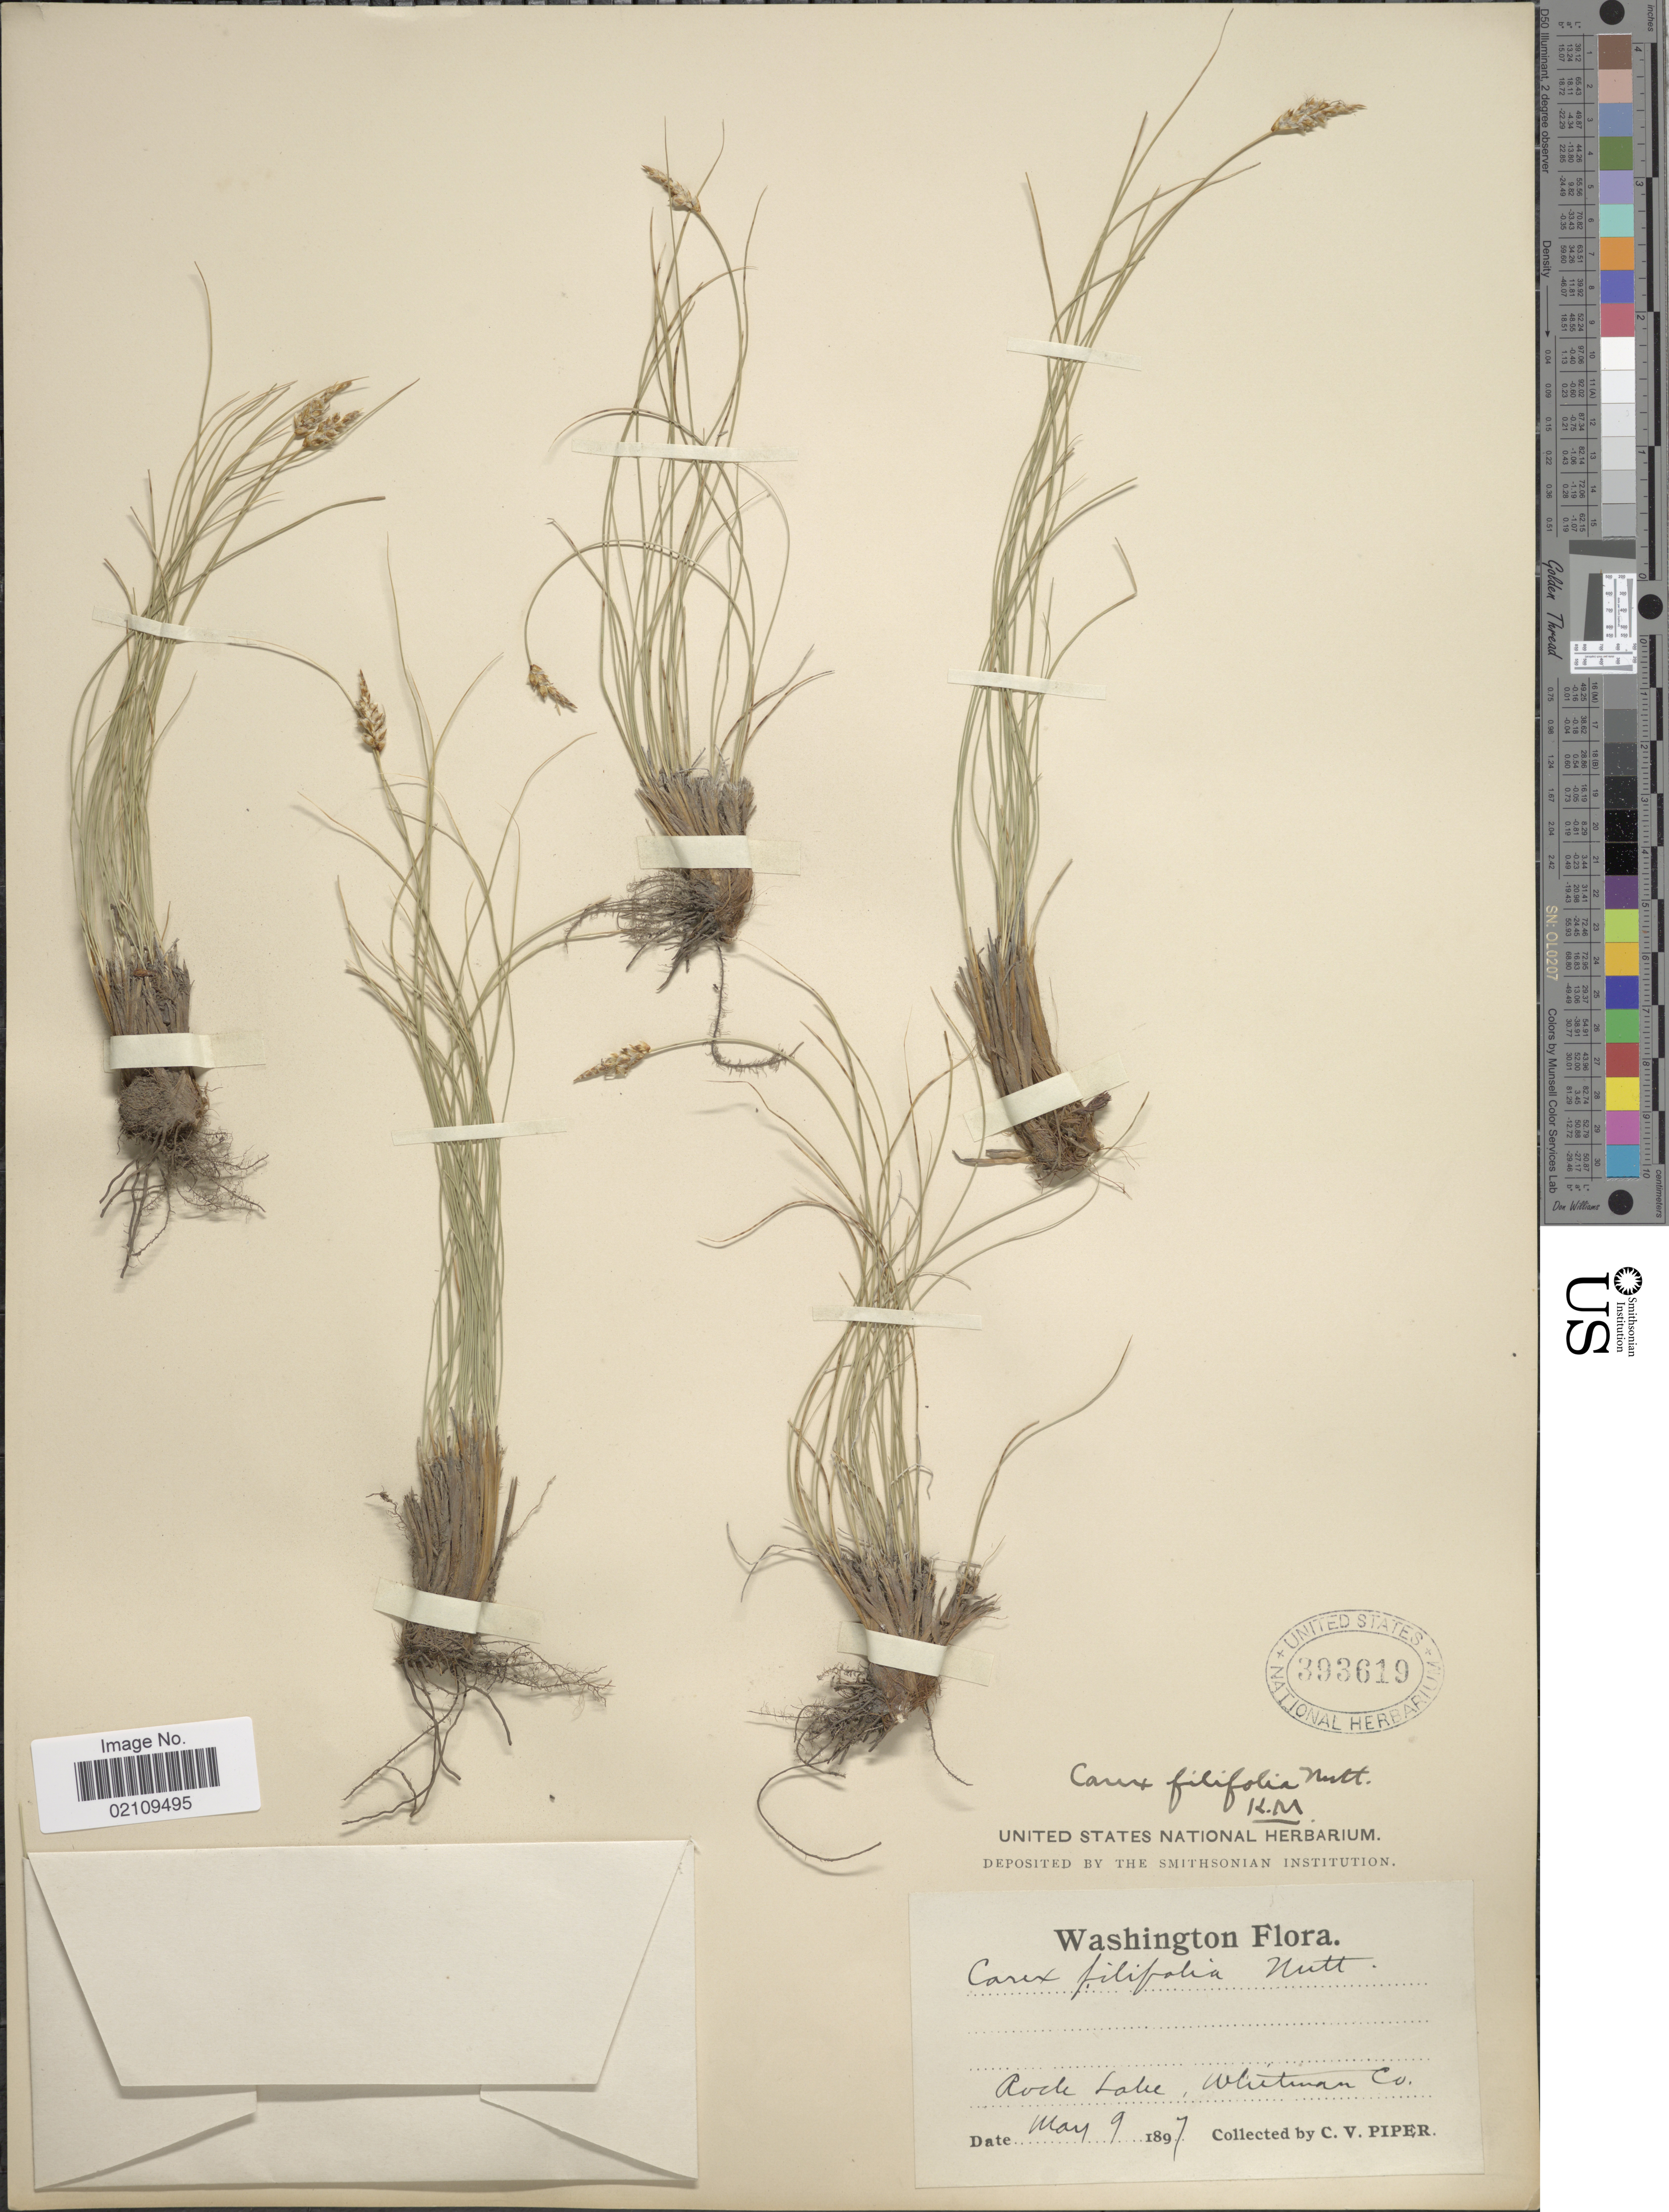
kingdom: Plantae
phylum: Tracheophyta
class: Liliopsida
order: Poales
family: Cyperaceae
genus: Carex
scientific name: Carex filifolia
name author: Nutt.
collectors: C. V. Piper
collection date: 1897-05-09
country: United States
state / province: Washington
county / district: Whitman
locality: Rock Lake, Whitman Co.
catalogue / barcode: US 393619